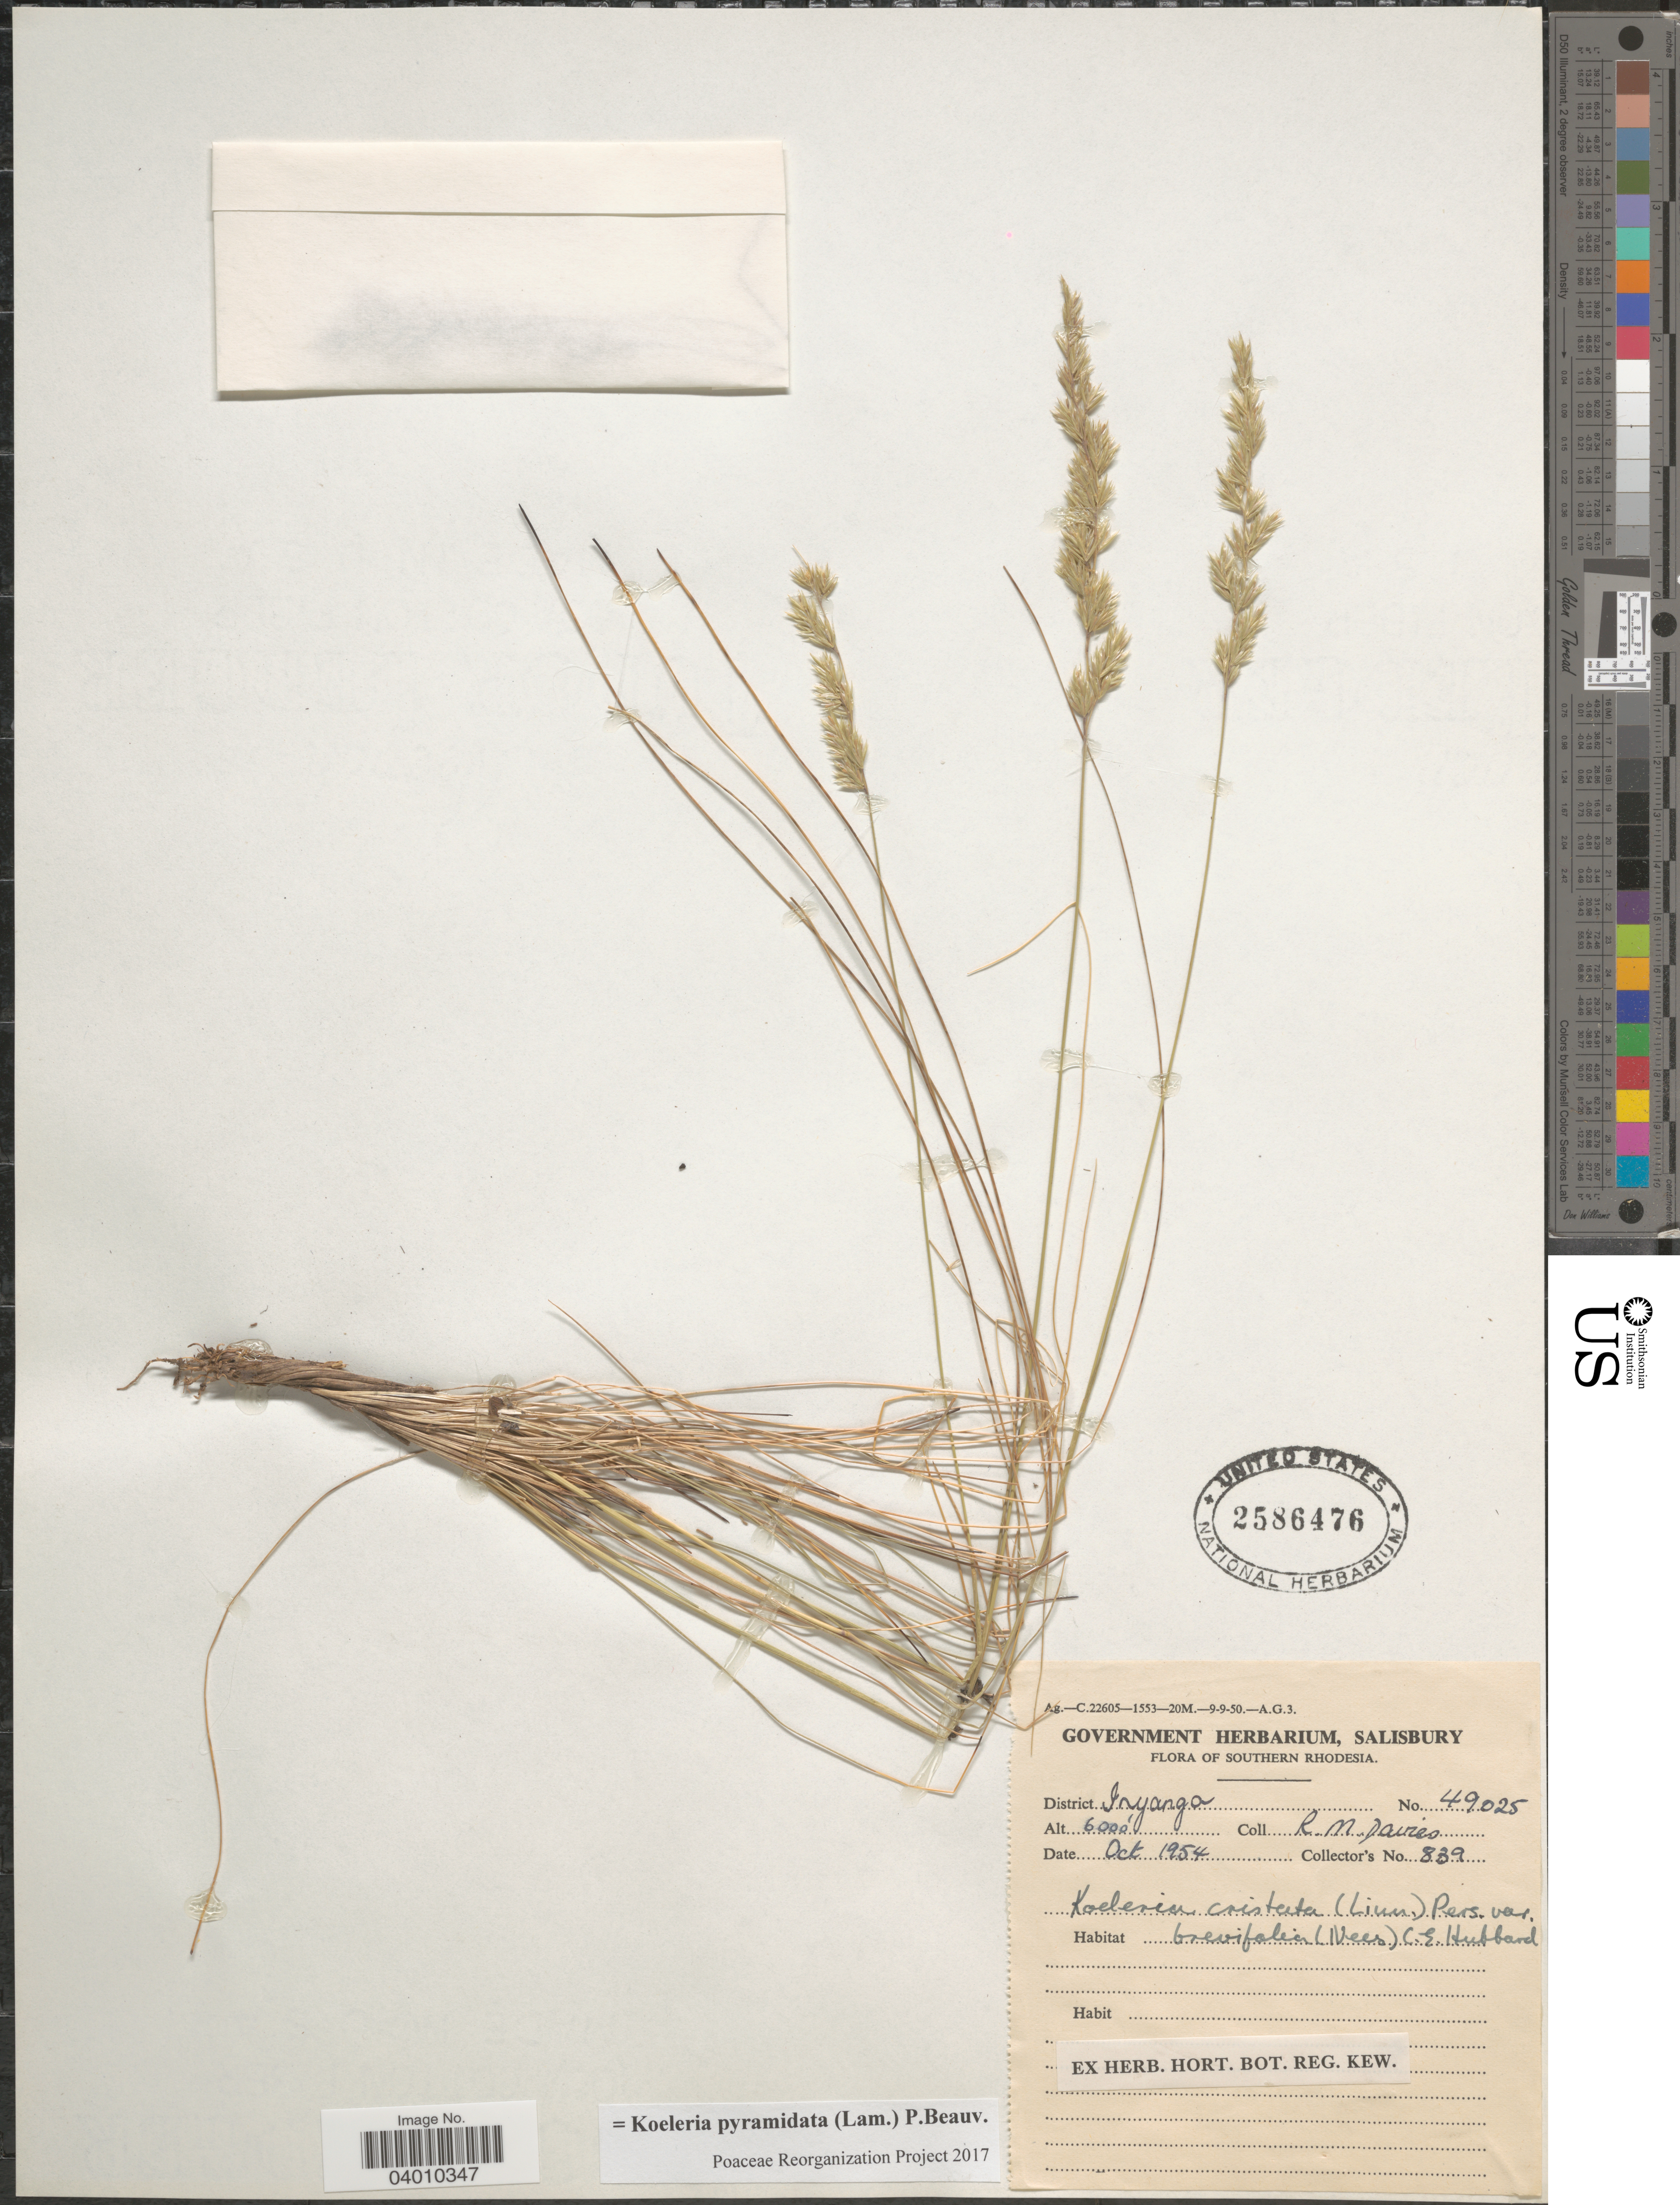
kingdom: Plantae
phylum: Tracheophyta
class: Liliopsida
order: Poales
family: Poaceae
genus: Koeleria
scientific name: Koeleria pyramidata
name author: (Lam.) P. Beauv.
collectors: R. Davies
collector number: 49025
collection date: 1954-10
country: Zimbabwe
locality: Southern Rhodesia. District Iryanga.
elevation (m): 1829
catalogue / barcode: US 2586476